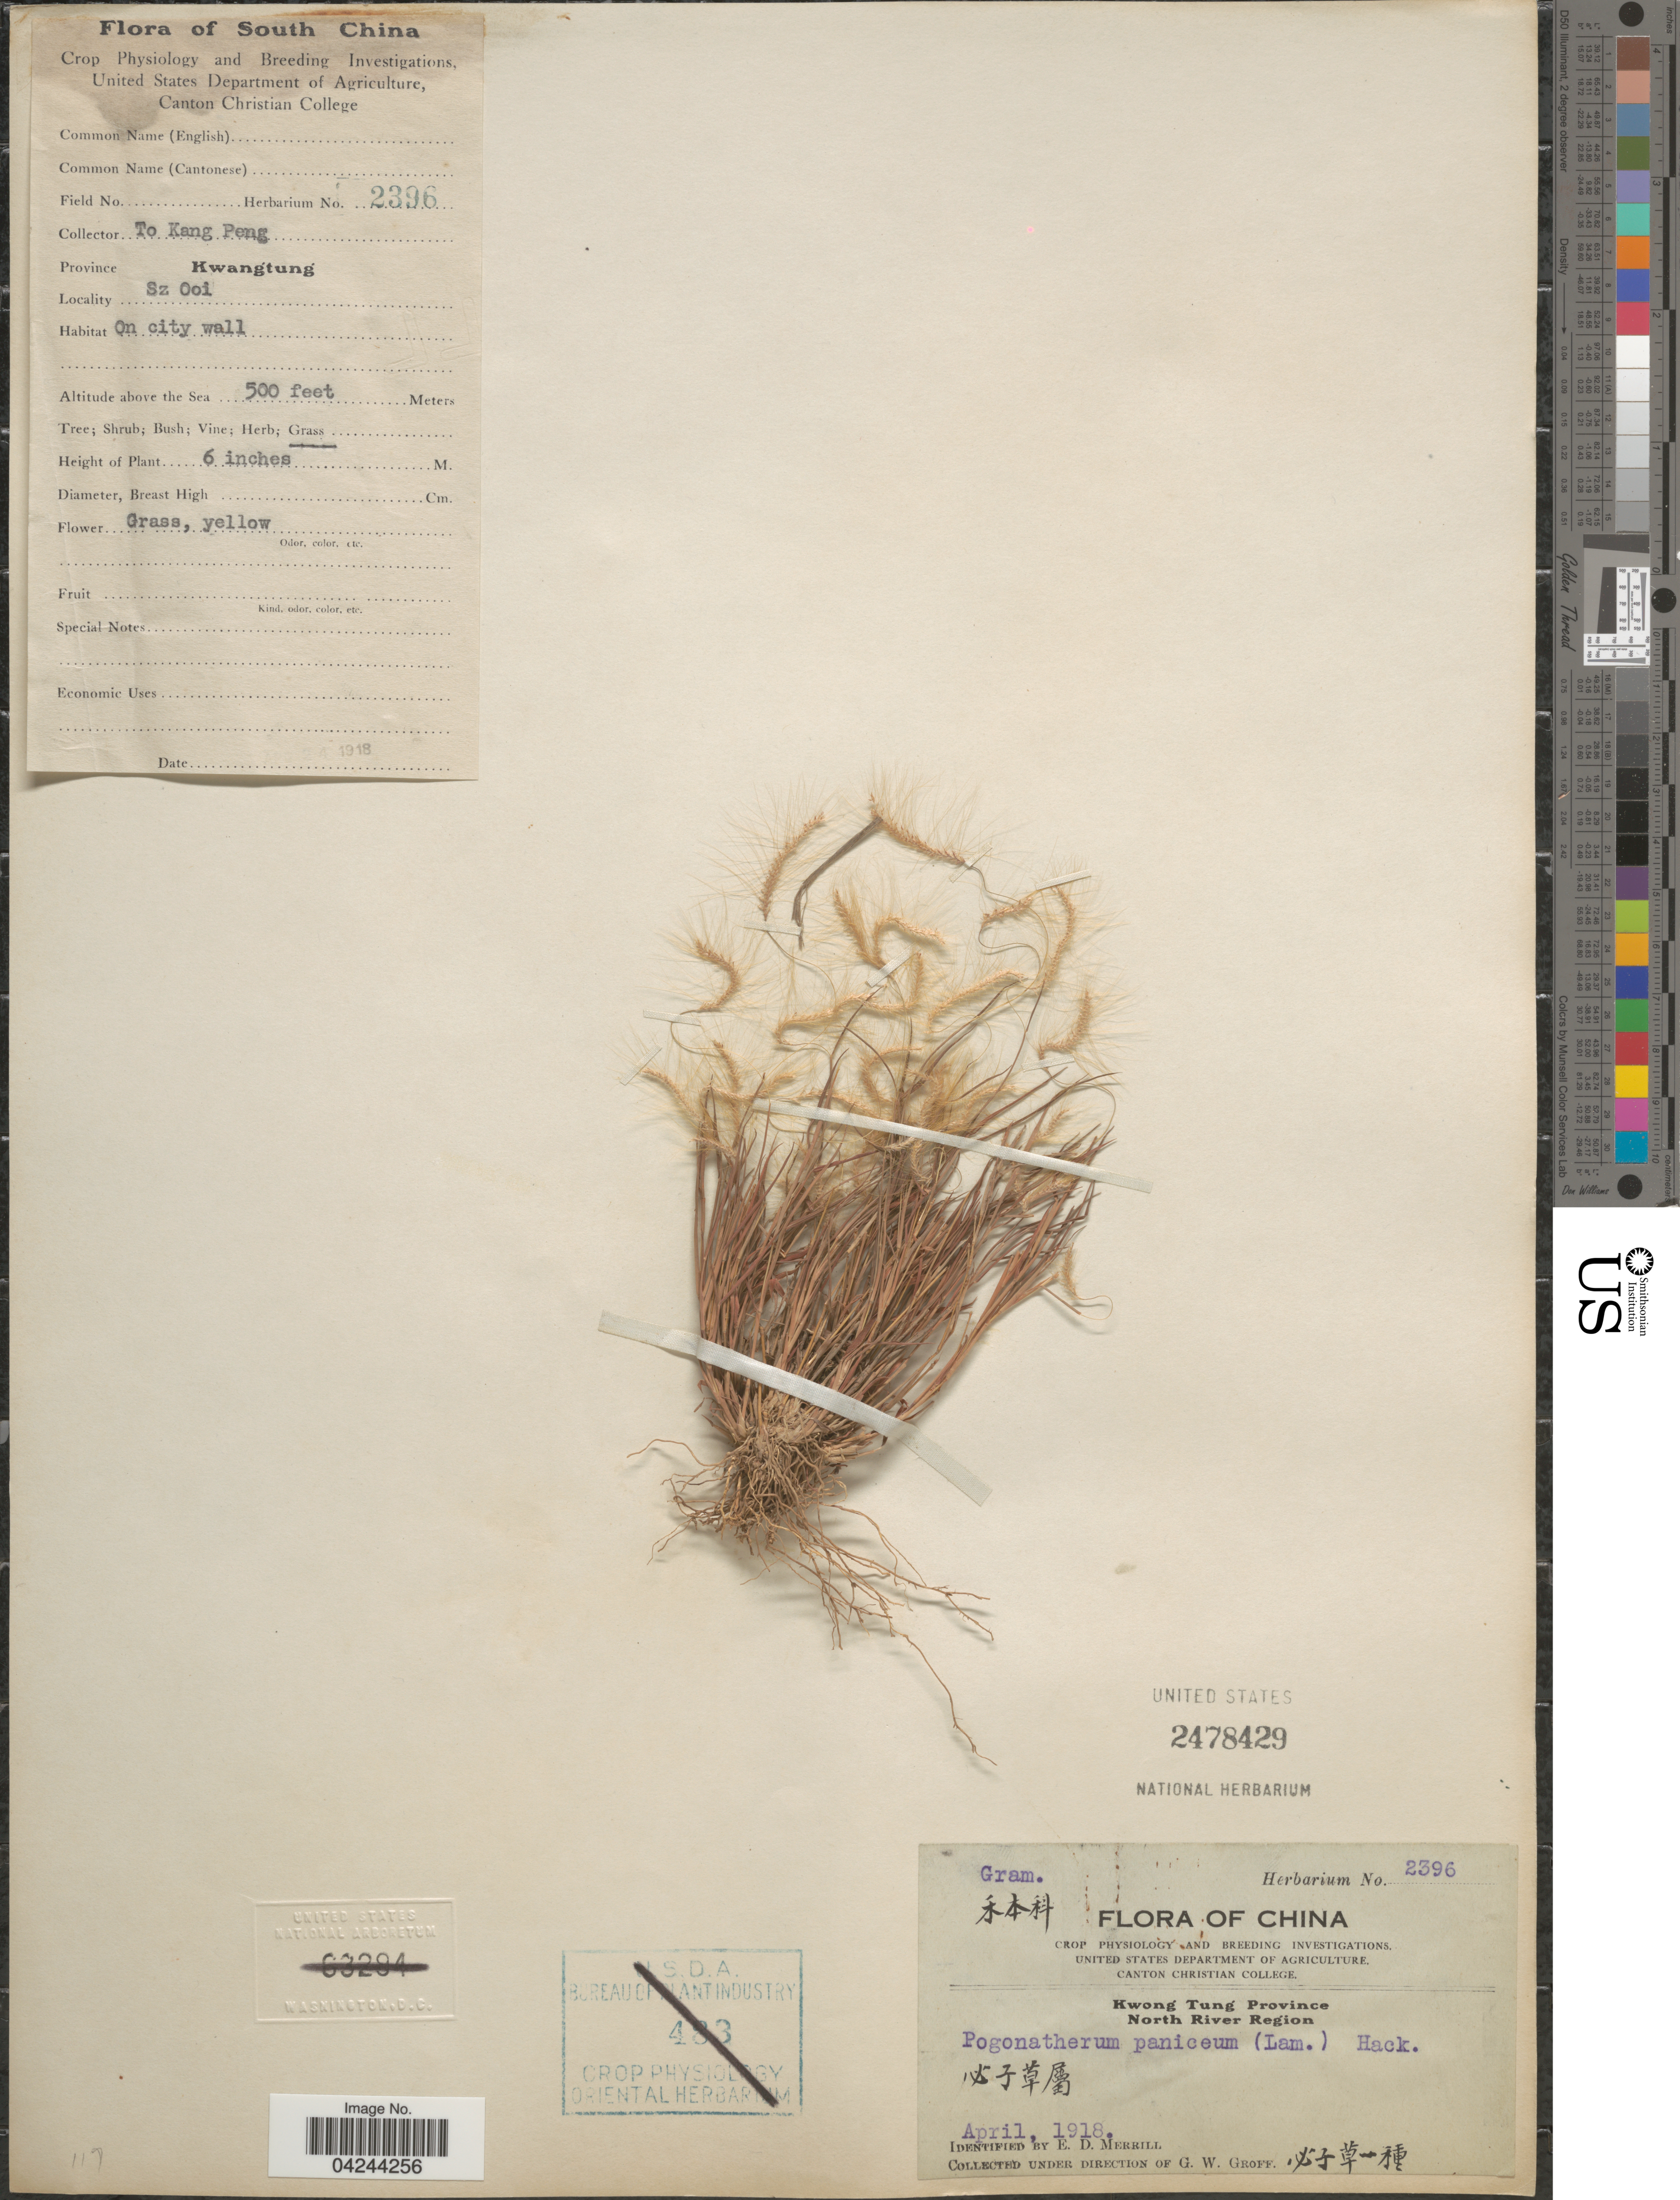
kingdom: Plantae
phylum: Tracheophyta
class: Liliopsida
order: Poales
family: Poaceae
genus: Pogonatherum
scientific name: Pogonatherum crinitum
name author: (Thunb.) Kunth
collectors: T. K. Peng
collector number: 2396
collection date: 1918-04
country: China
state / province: Guangdong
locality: South China. Province Kwangtung. Sz Ooi. Kwong Tung Province. North River Region.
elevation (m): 152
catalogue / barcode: US 2478429